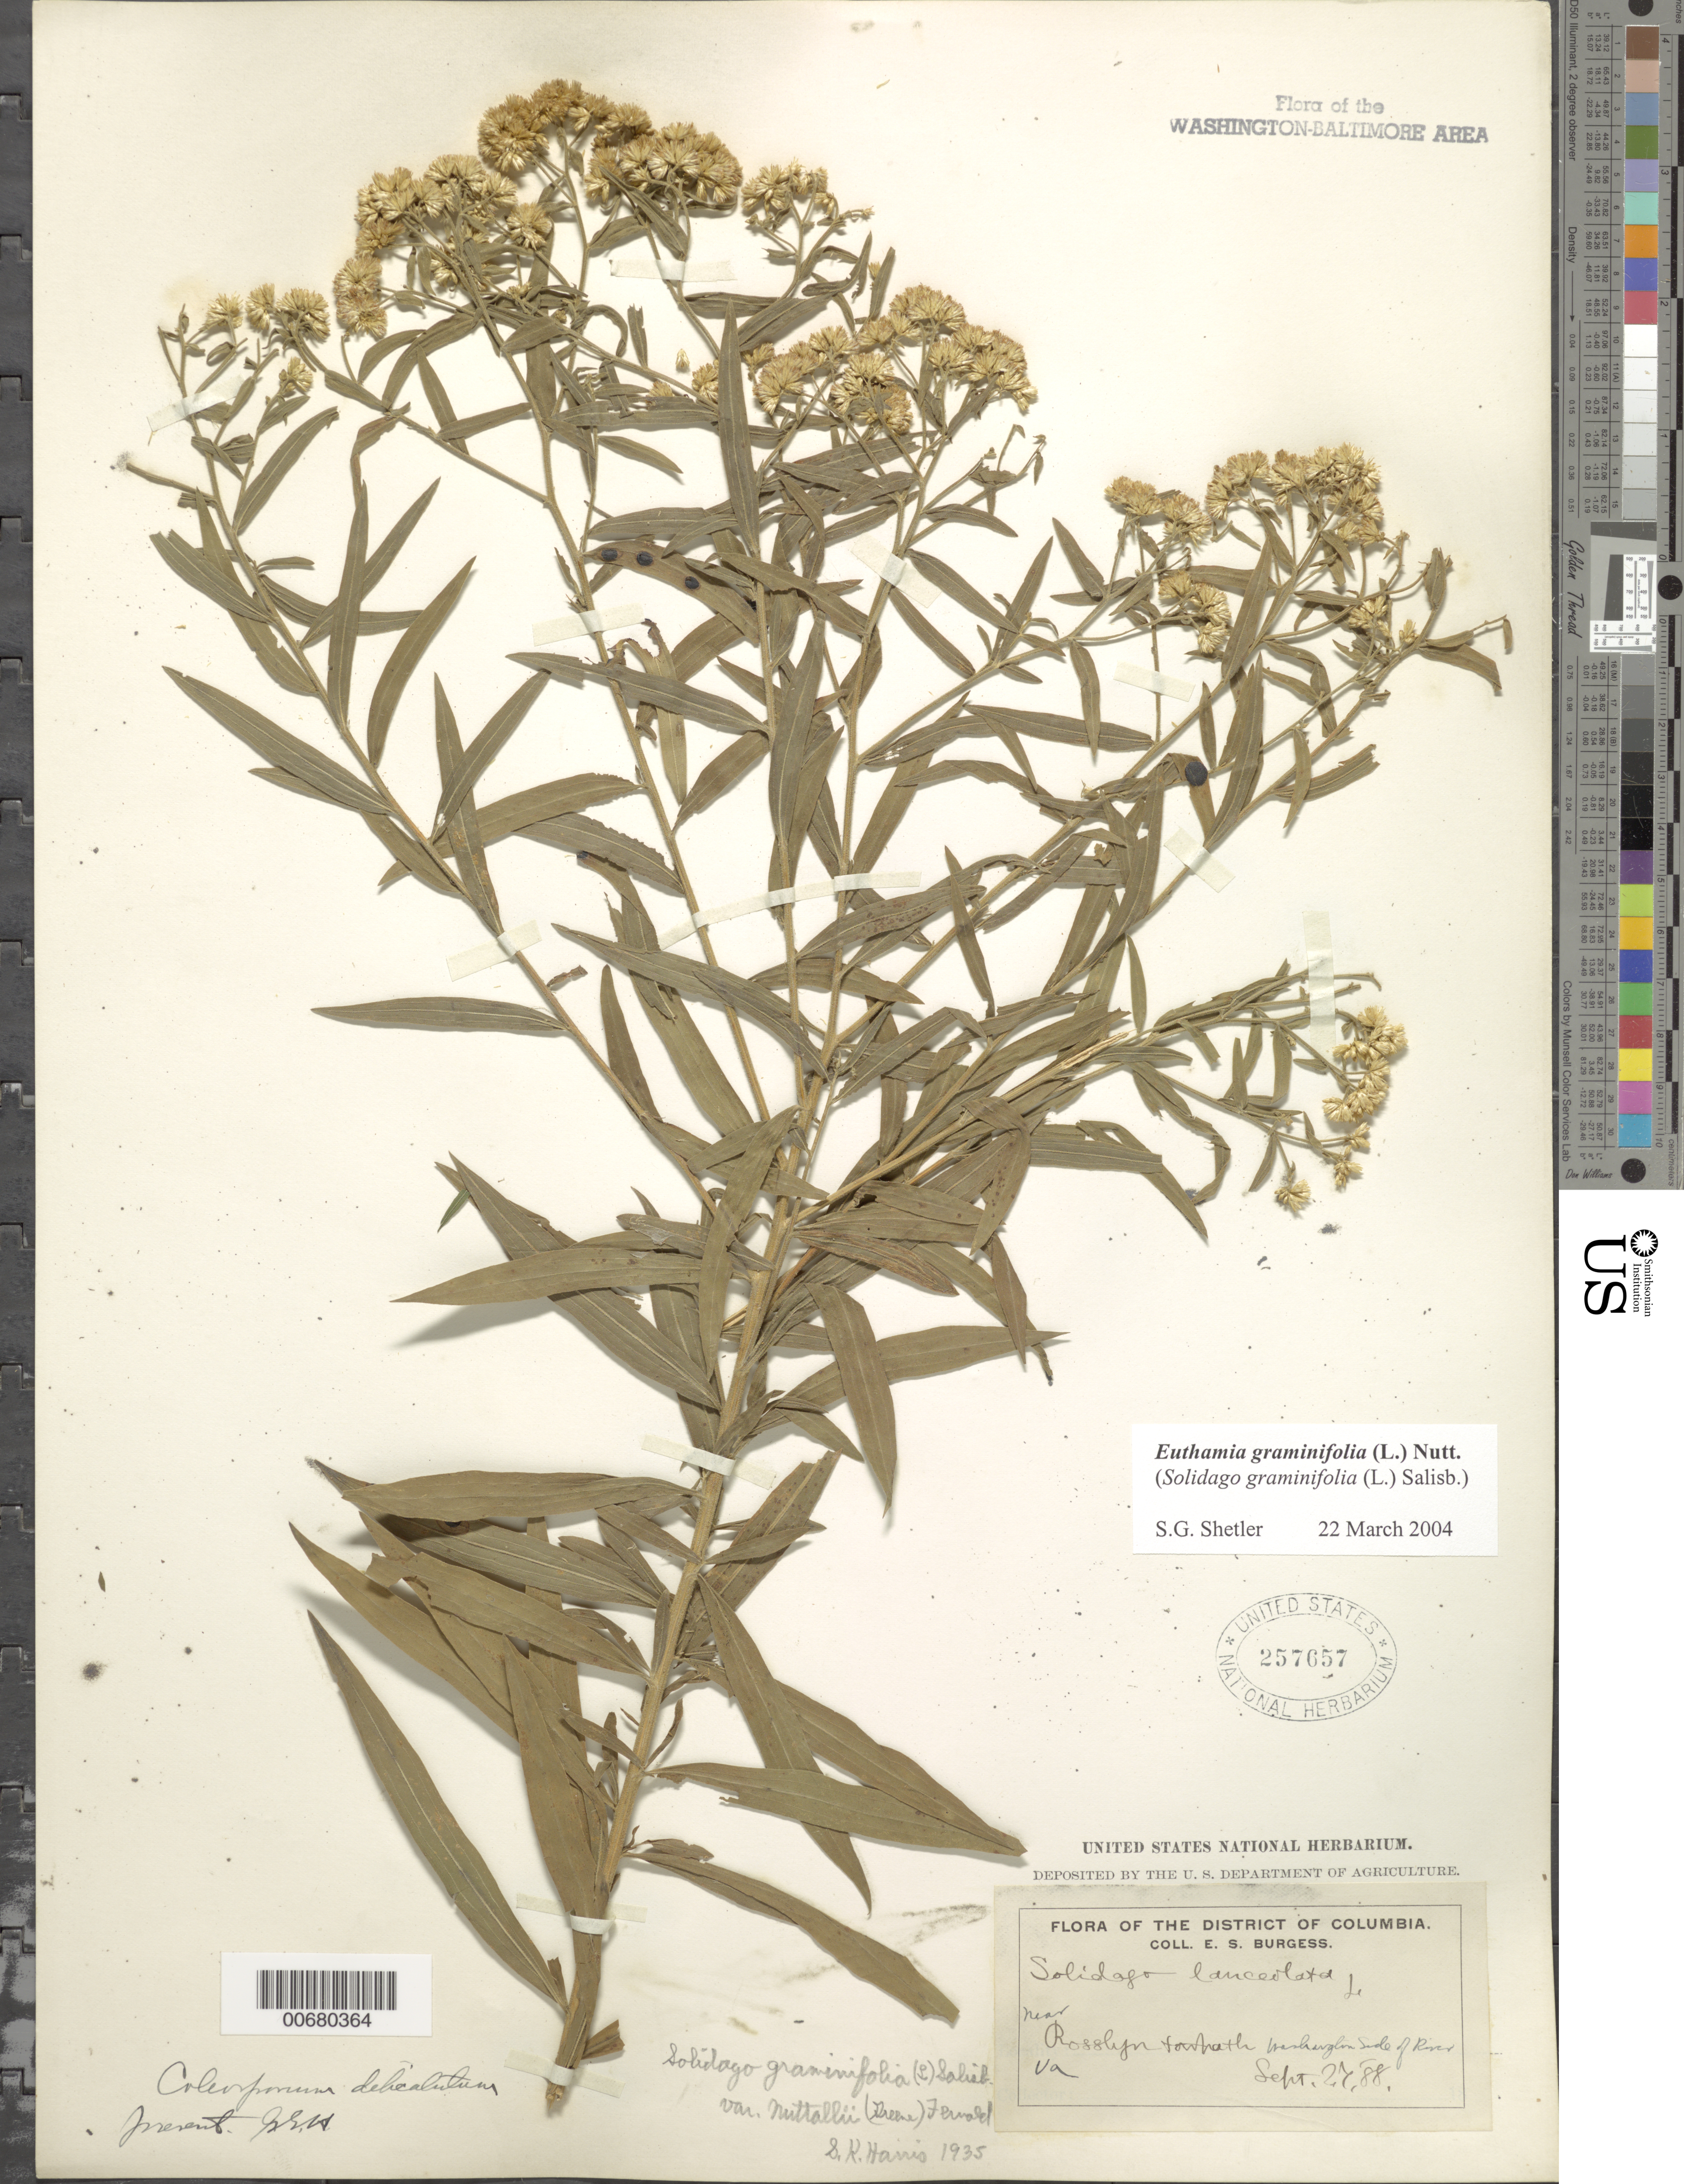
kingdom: Plantae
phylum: Tracheophyta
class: Magnoliopsida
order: Asterales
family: Asteraceae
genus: Euthamia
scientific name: Euthamia graminifolia var. nuttalii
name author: (S.W. Greene) W. Stone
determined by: Shetler, Stanwyn G., (US), NMNH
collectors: E. Burgess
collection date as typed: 27 Sep 1888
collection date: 1888-09-27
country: United States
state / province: Virginia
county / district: Arlington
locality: Rosslyn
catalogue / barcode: US 257657